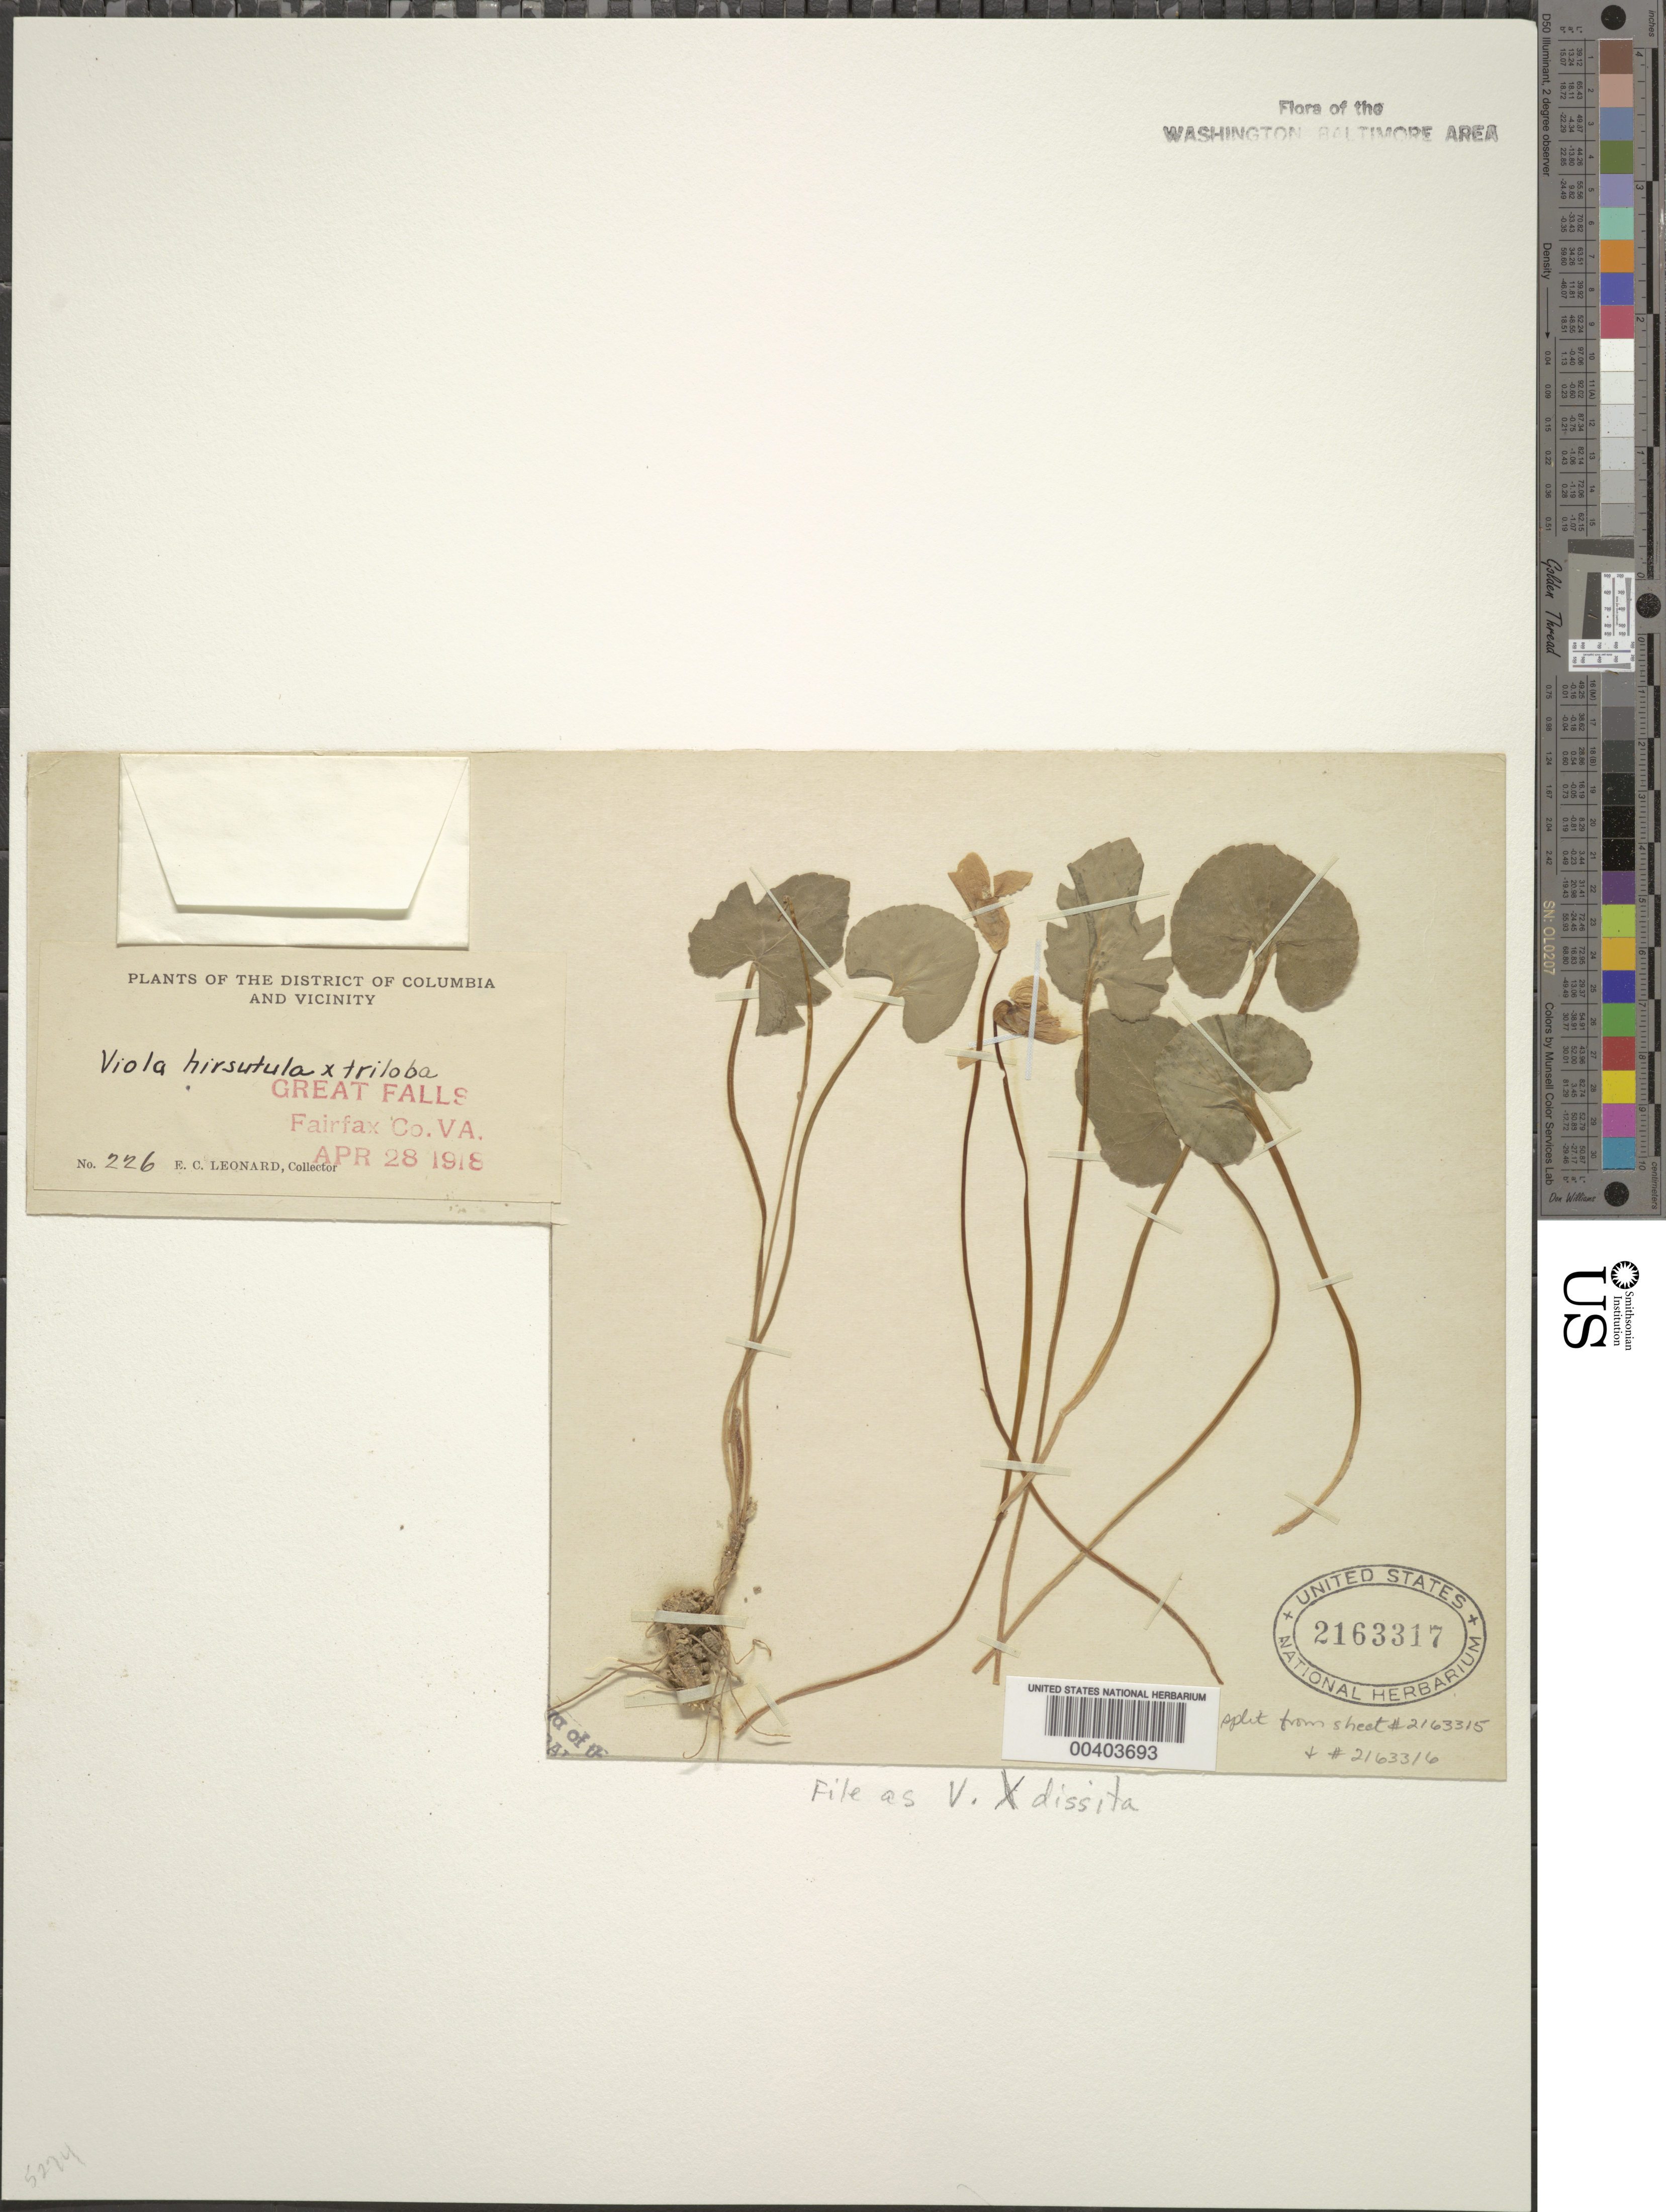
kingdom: Plantae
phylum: Tracheophyta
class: Magnoliopsida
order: Malpighiales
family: Violaceae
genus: Viola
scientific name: Viola hirsutula x V. triloba Schwein.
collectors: E. C. Leonard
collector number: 226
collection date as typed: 28 Apr 1918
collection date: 1918-04-28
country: United States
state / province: Virginia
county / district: Fairfax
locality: Great Falls C. and O. Canal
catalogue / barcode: US 2163317